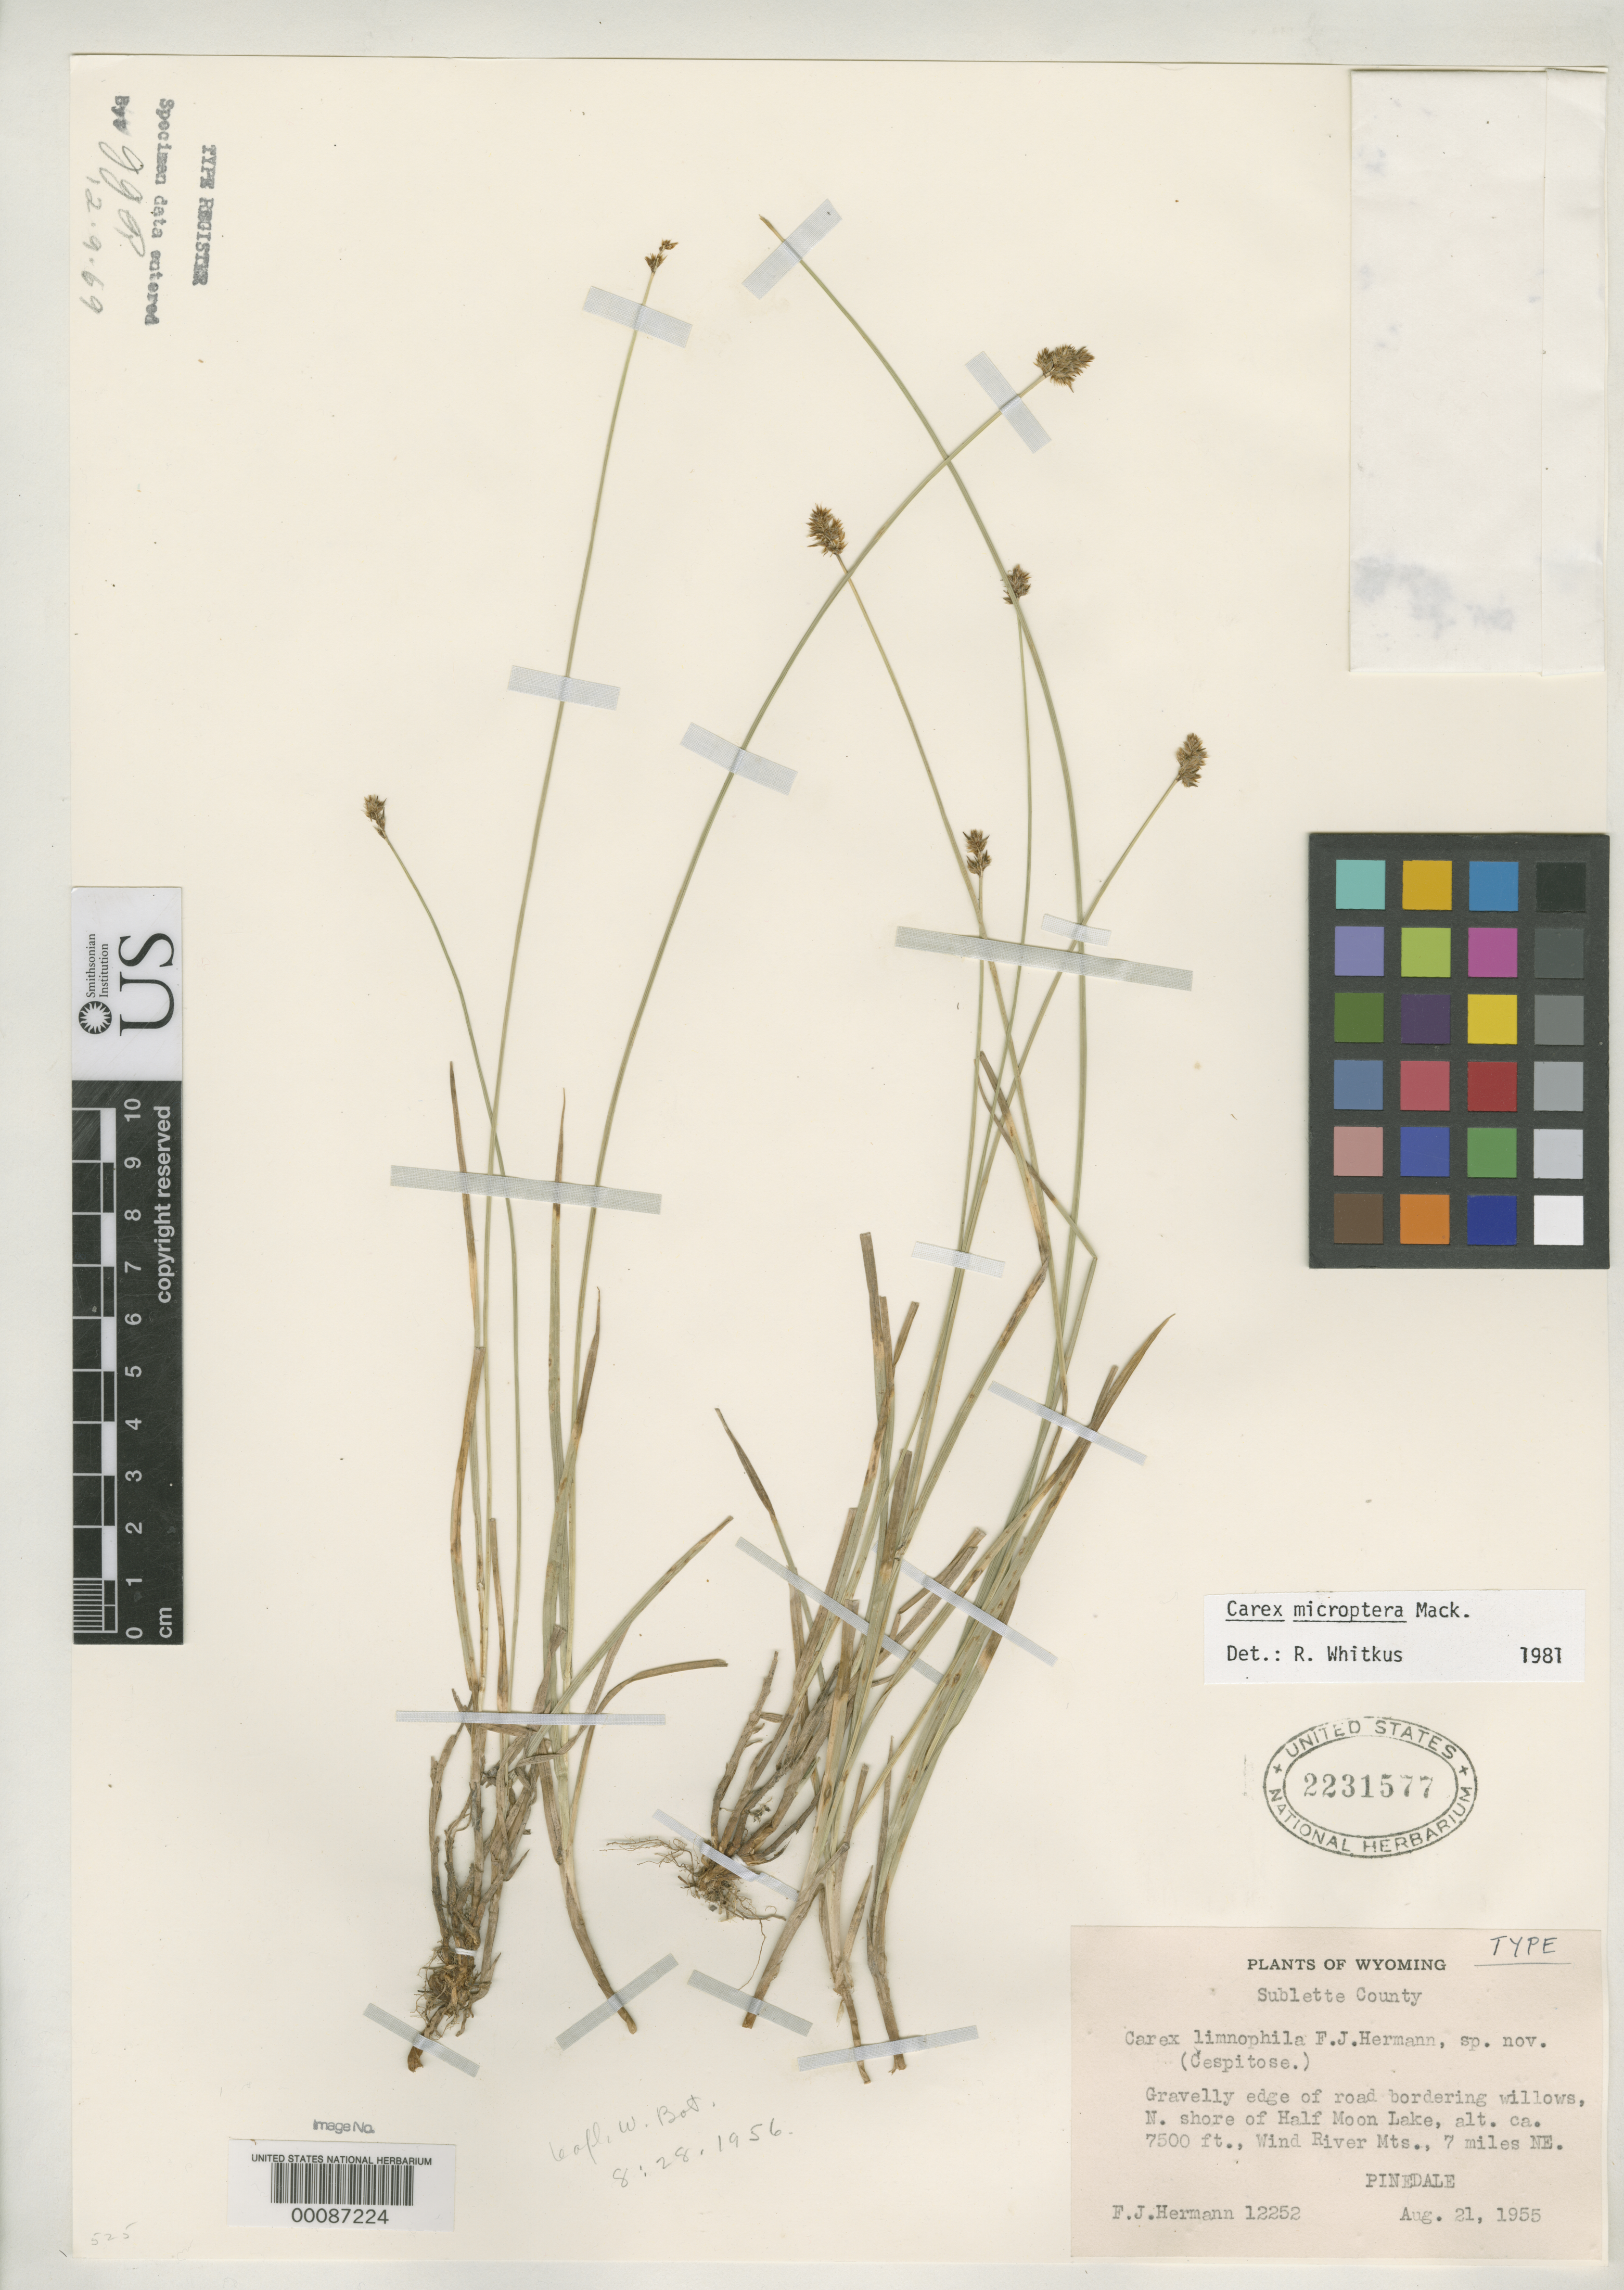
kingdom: Plantae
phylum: Tracheophyta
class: Liliopsida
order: Poales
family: Cyperaceae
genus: Carex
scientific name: Carex limnophila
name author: F.J. Herm.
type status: Holotype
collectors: F. J. Hermann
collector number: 12252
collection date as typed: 21 Aug 1955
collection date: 1955-08-21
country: United States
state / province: Wyoming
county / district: Sublette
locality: Pinedale.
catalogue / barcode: US 2231577